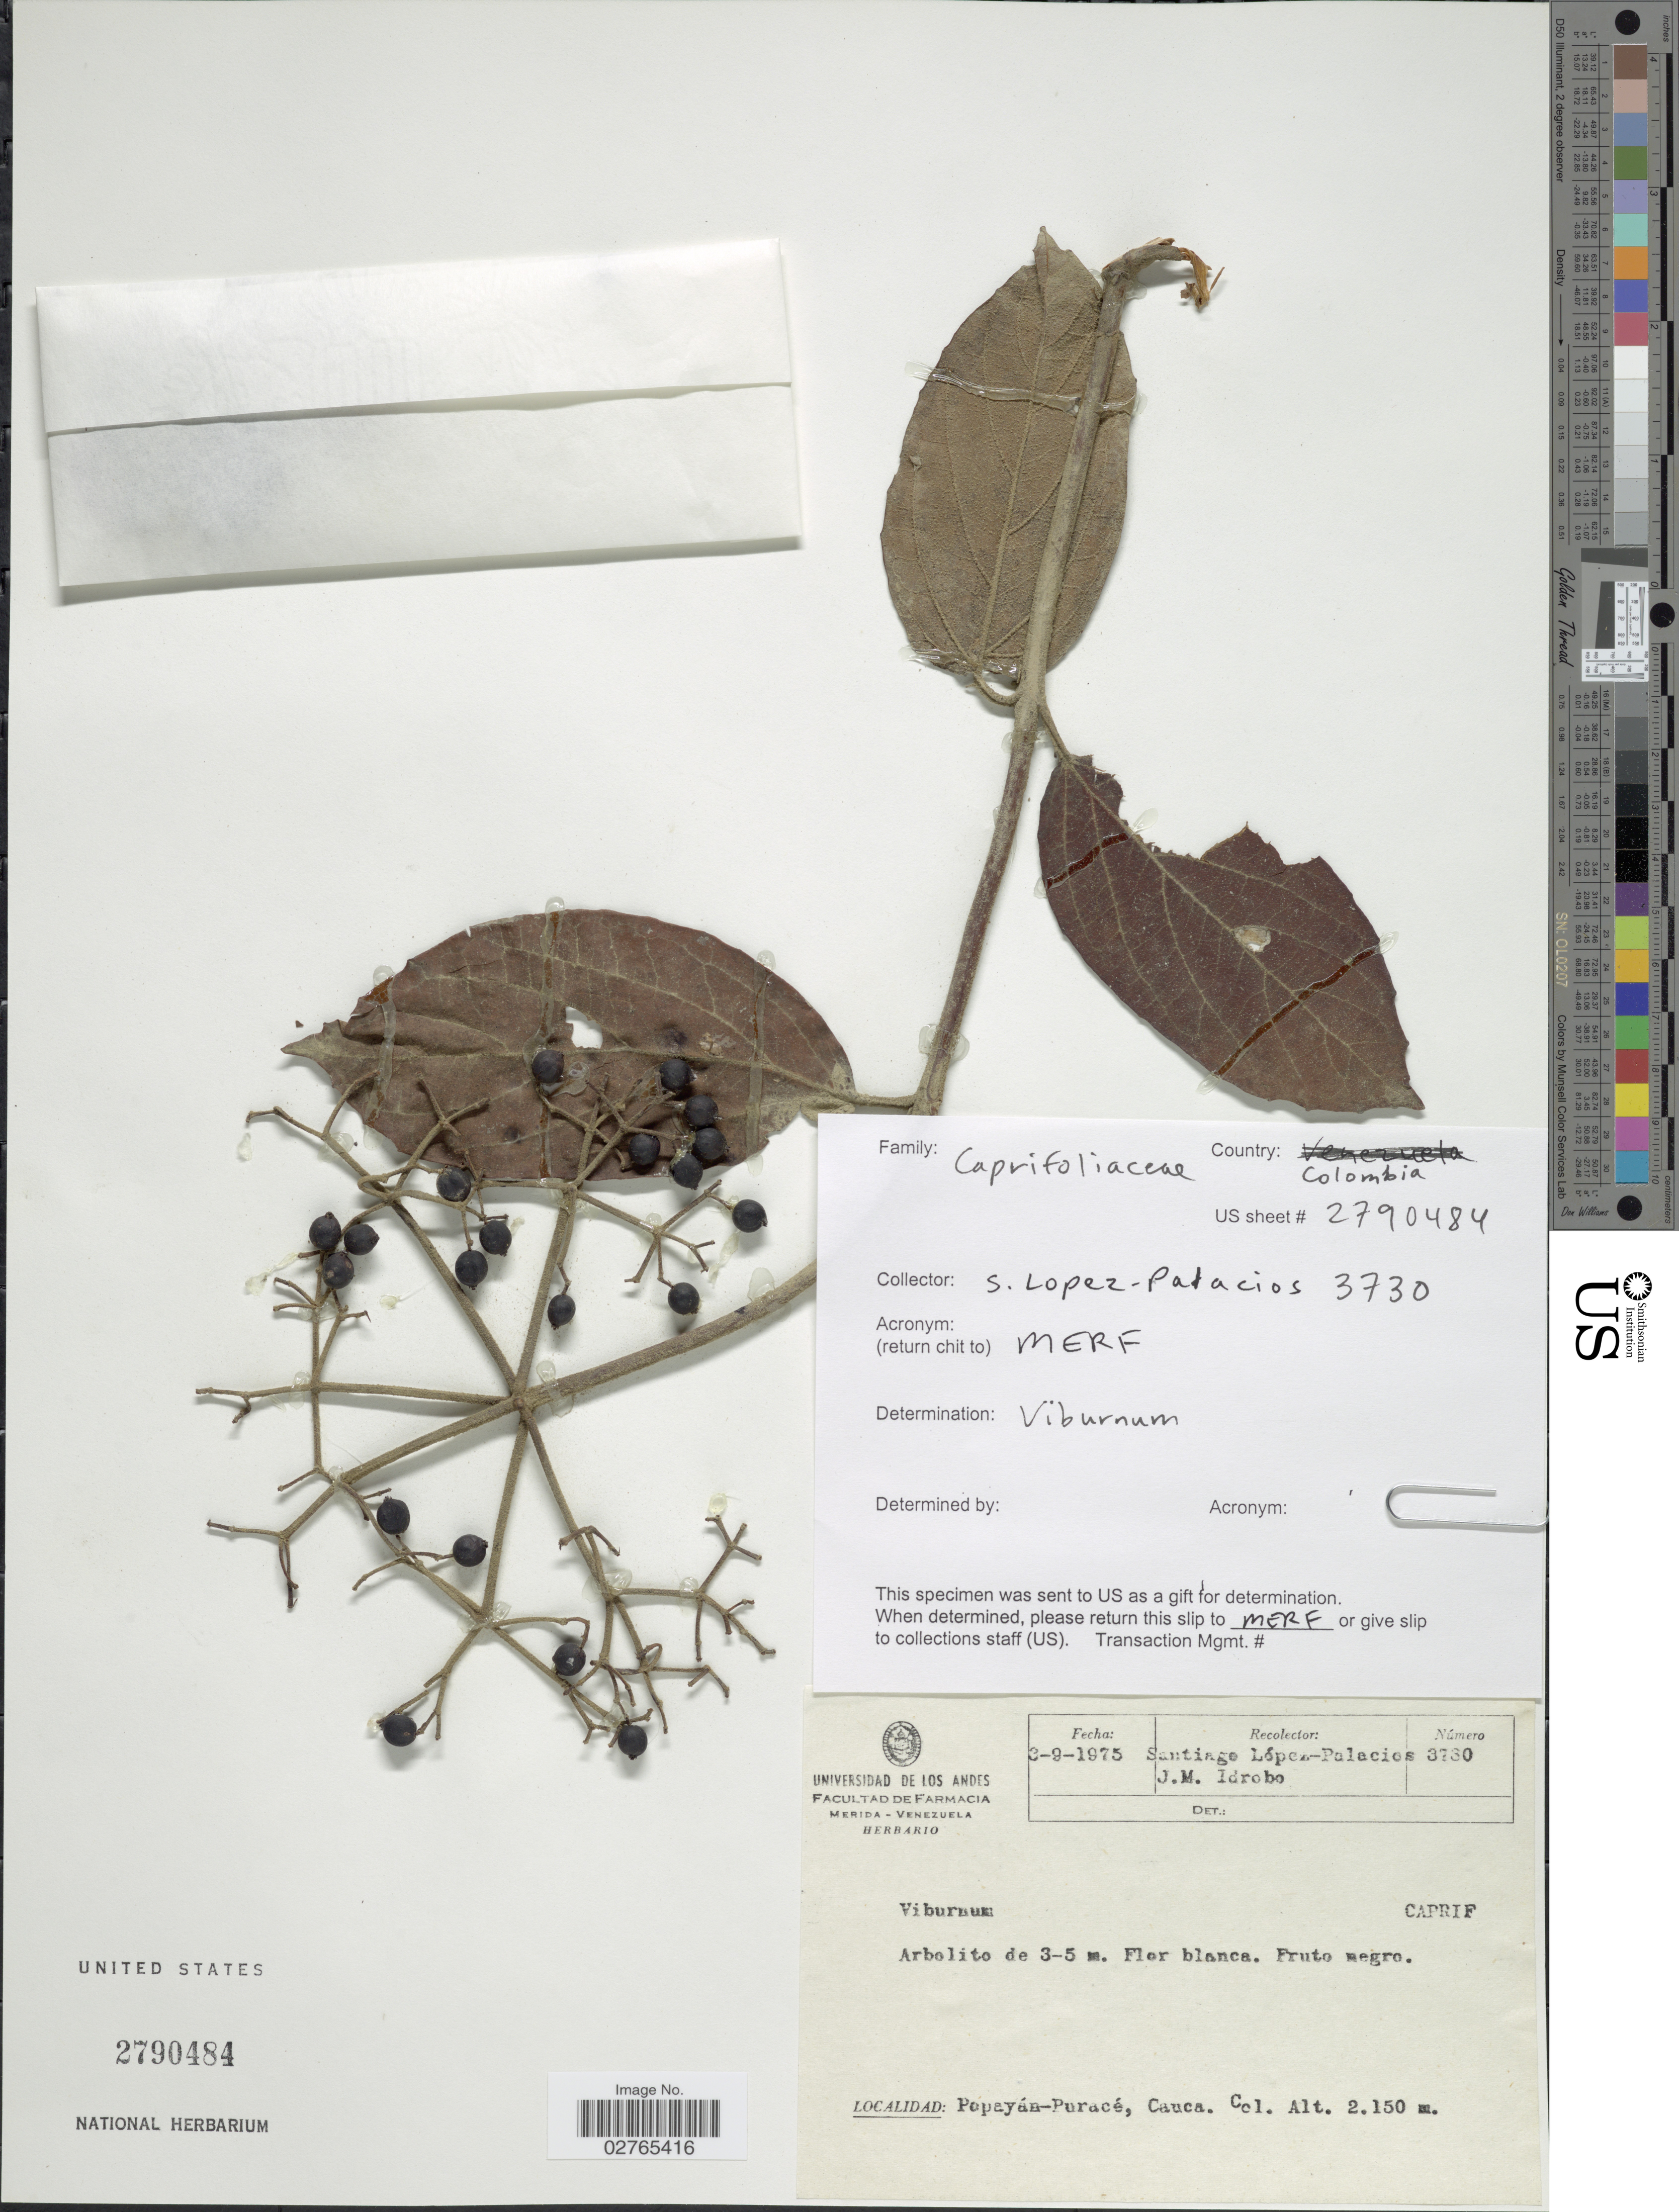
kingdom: Plantae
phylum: Tracheophyta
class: Magnoliopsida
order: Dipsacales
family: Viburnaceae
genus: Viburnum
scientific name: Viburnum sp.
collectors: S. López-Palacios & J. M. Idrobo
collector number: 3730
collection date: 1975-09-03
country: Colombia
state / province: Cauca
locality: Popayán- Paracé.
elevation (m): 2150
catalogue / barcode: US 2790484